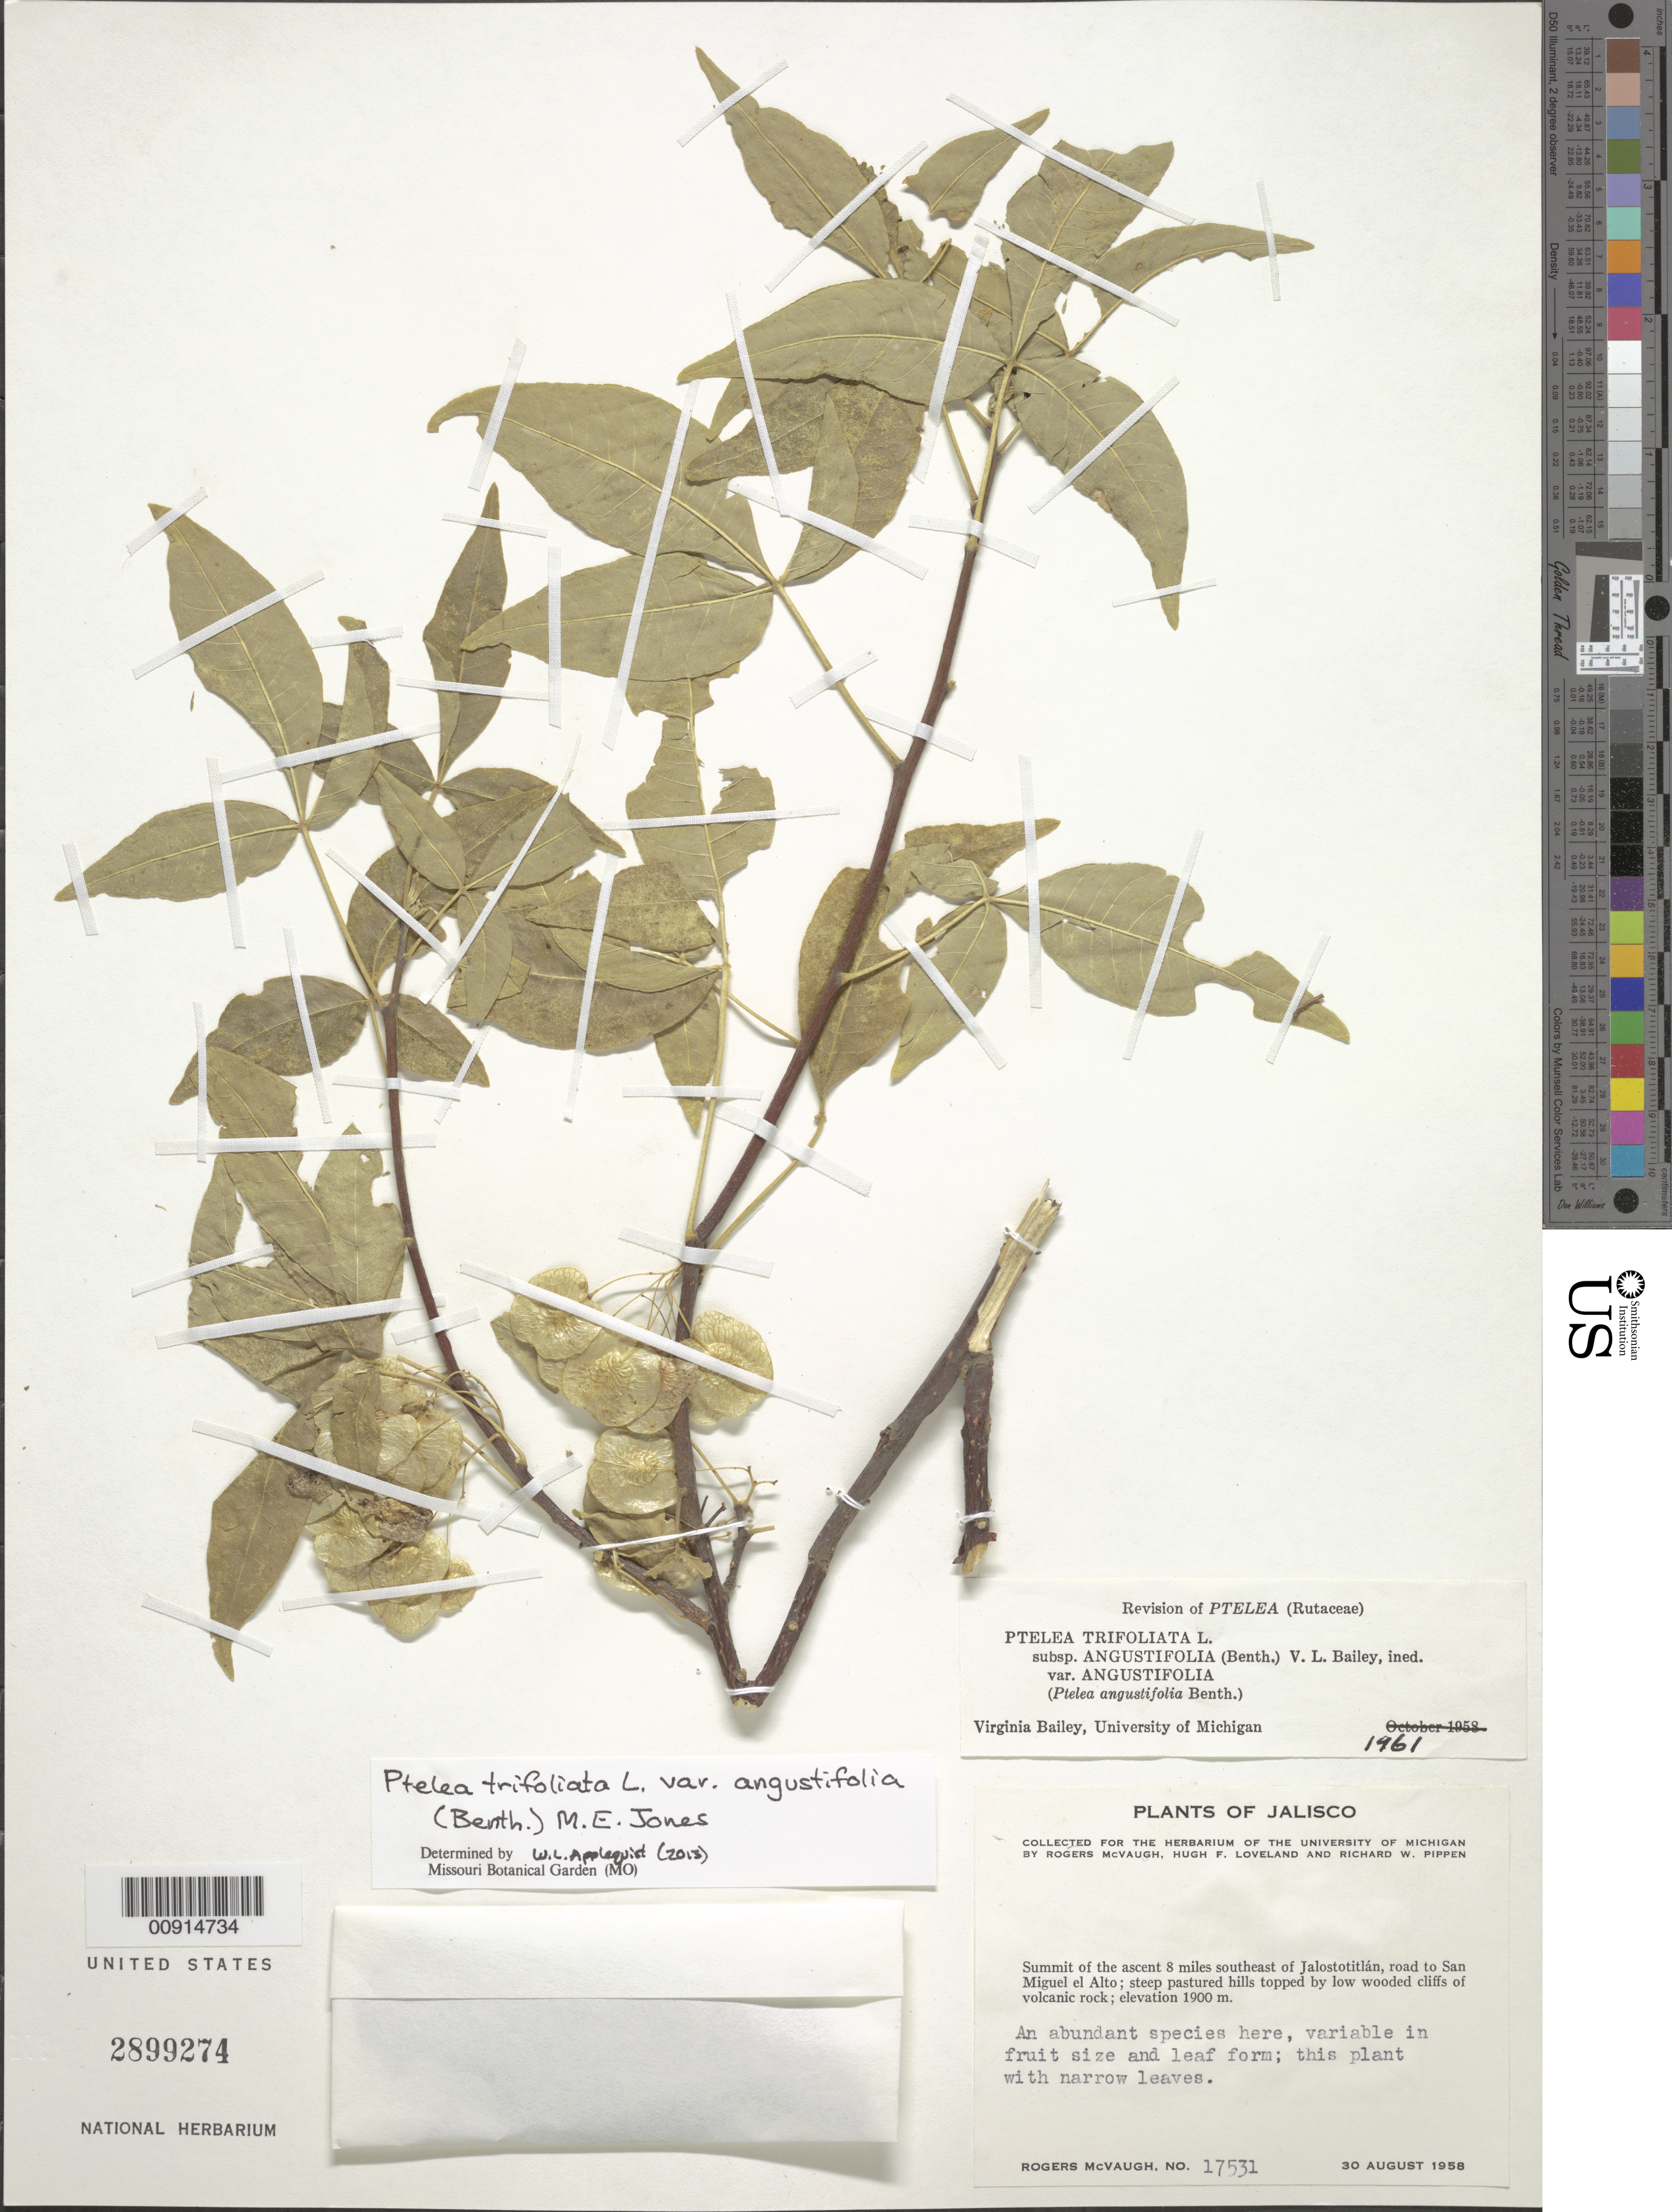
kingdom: Plantae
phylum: Tracheophyta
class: Magnoliopsida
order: Sapindales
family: Rutaceae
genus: Ptelea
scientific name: Ptelea trifoliata subsp. angustifolia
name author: (Benth.) V. L. Bailey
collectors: R. McVaugh, H. Loveland & R. W. Pippen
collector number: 17531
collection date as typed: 30 Aug 1958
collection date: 1958-08-30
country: Mexico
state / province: Jalisco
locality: Jalisco: Summit of the ascent 8 miles southeast of Jalostotitlán, road to San Miguel el Alto.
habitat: Steep pastured hills topped by low wooded cliffs of volcanic rock.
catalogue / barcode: US 2899274